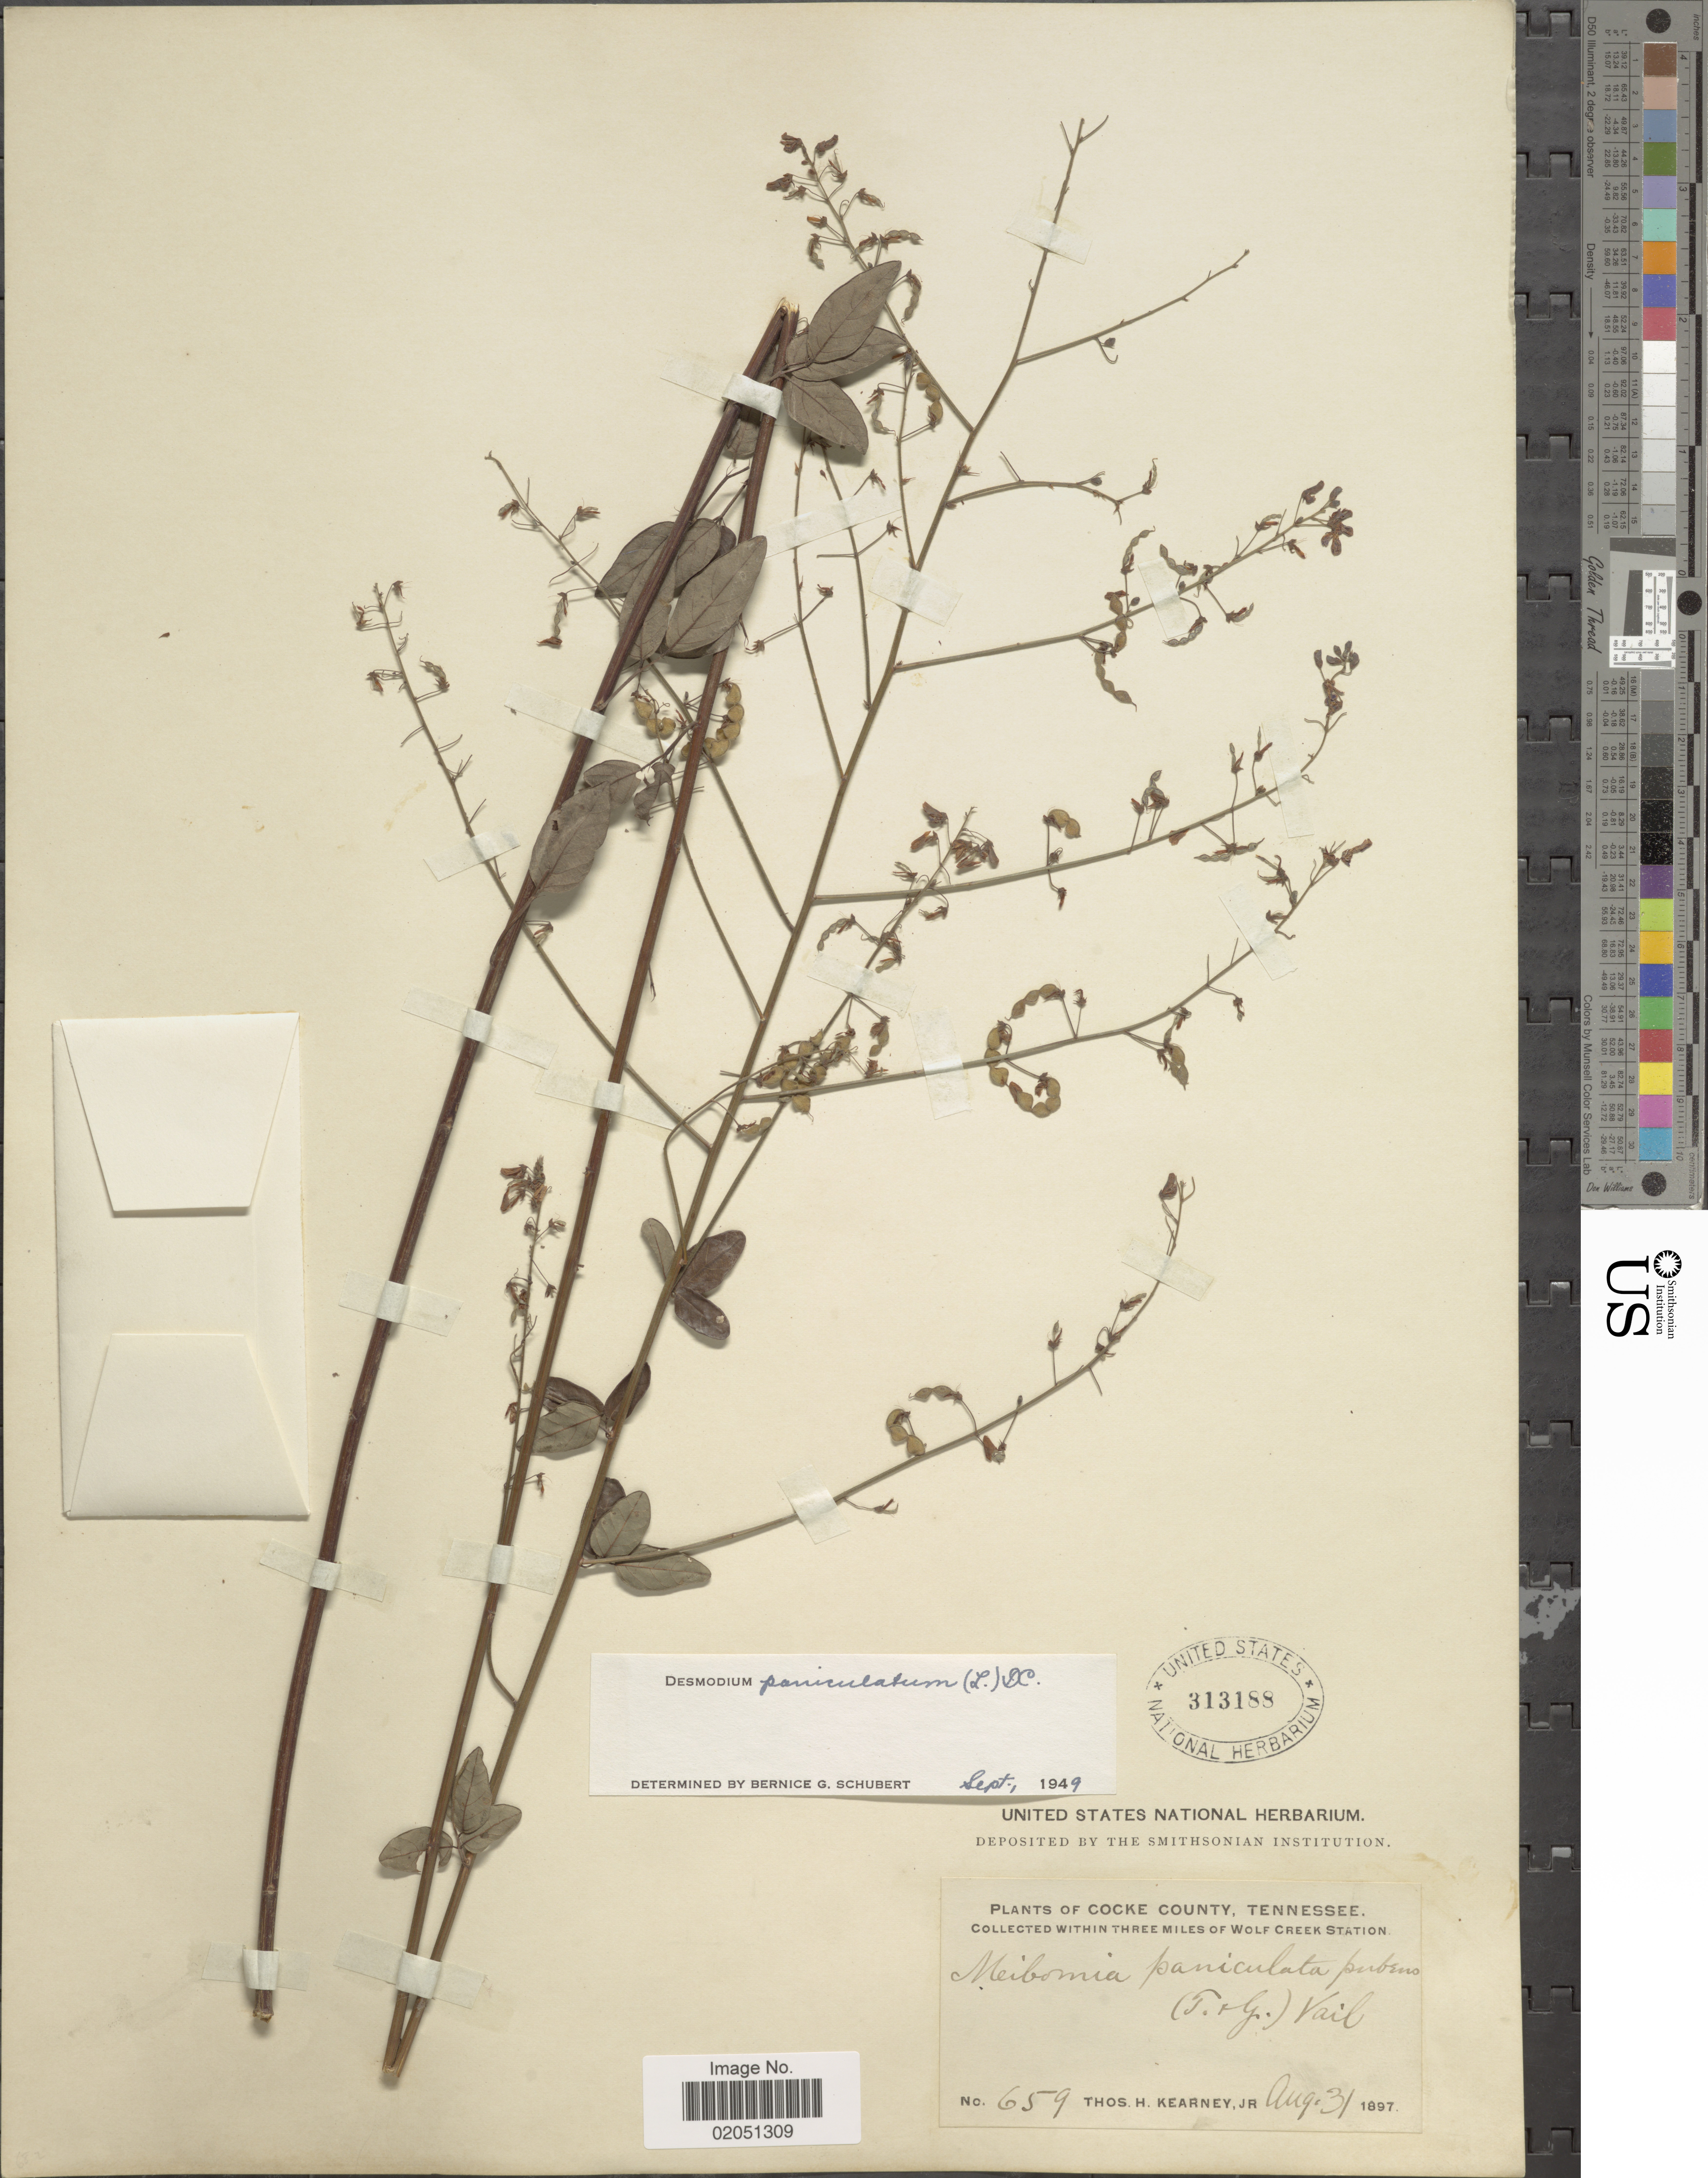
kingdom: Plantae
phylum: Tracheophyta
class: Magnoliopsida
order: Fabales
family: Fabaceae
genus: Desmodium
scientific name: Desmodium paniculatum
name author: (L.) DC.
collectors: T. H. Kearney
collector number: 659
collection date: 1897-08-31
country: United States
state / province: Tennessee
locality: Cocke County, Within Three Miles of Wolf Creek Station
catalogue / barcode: US 313188